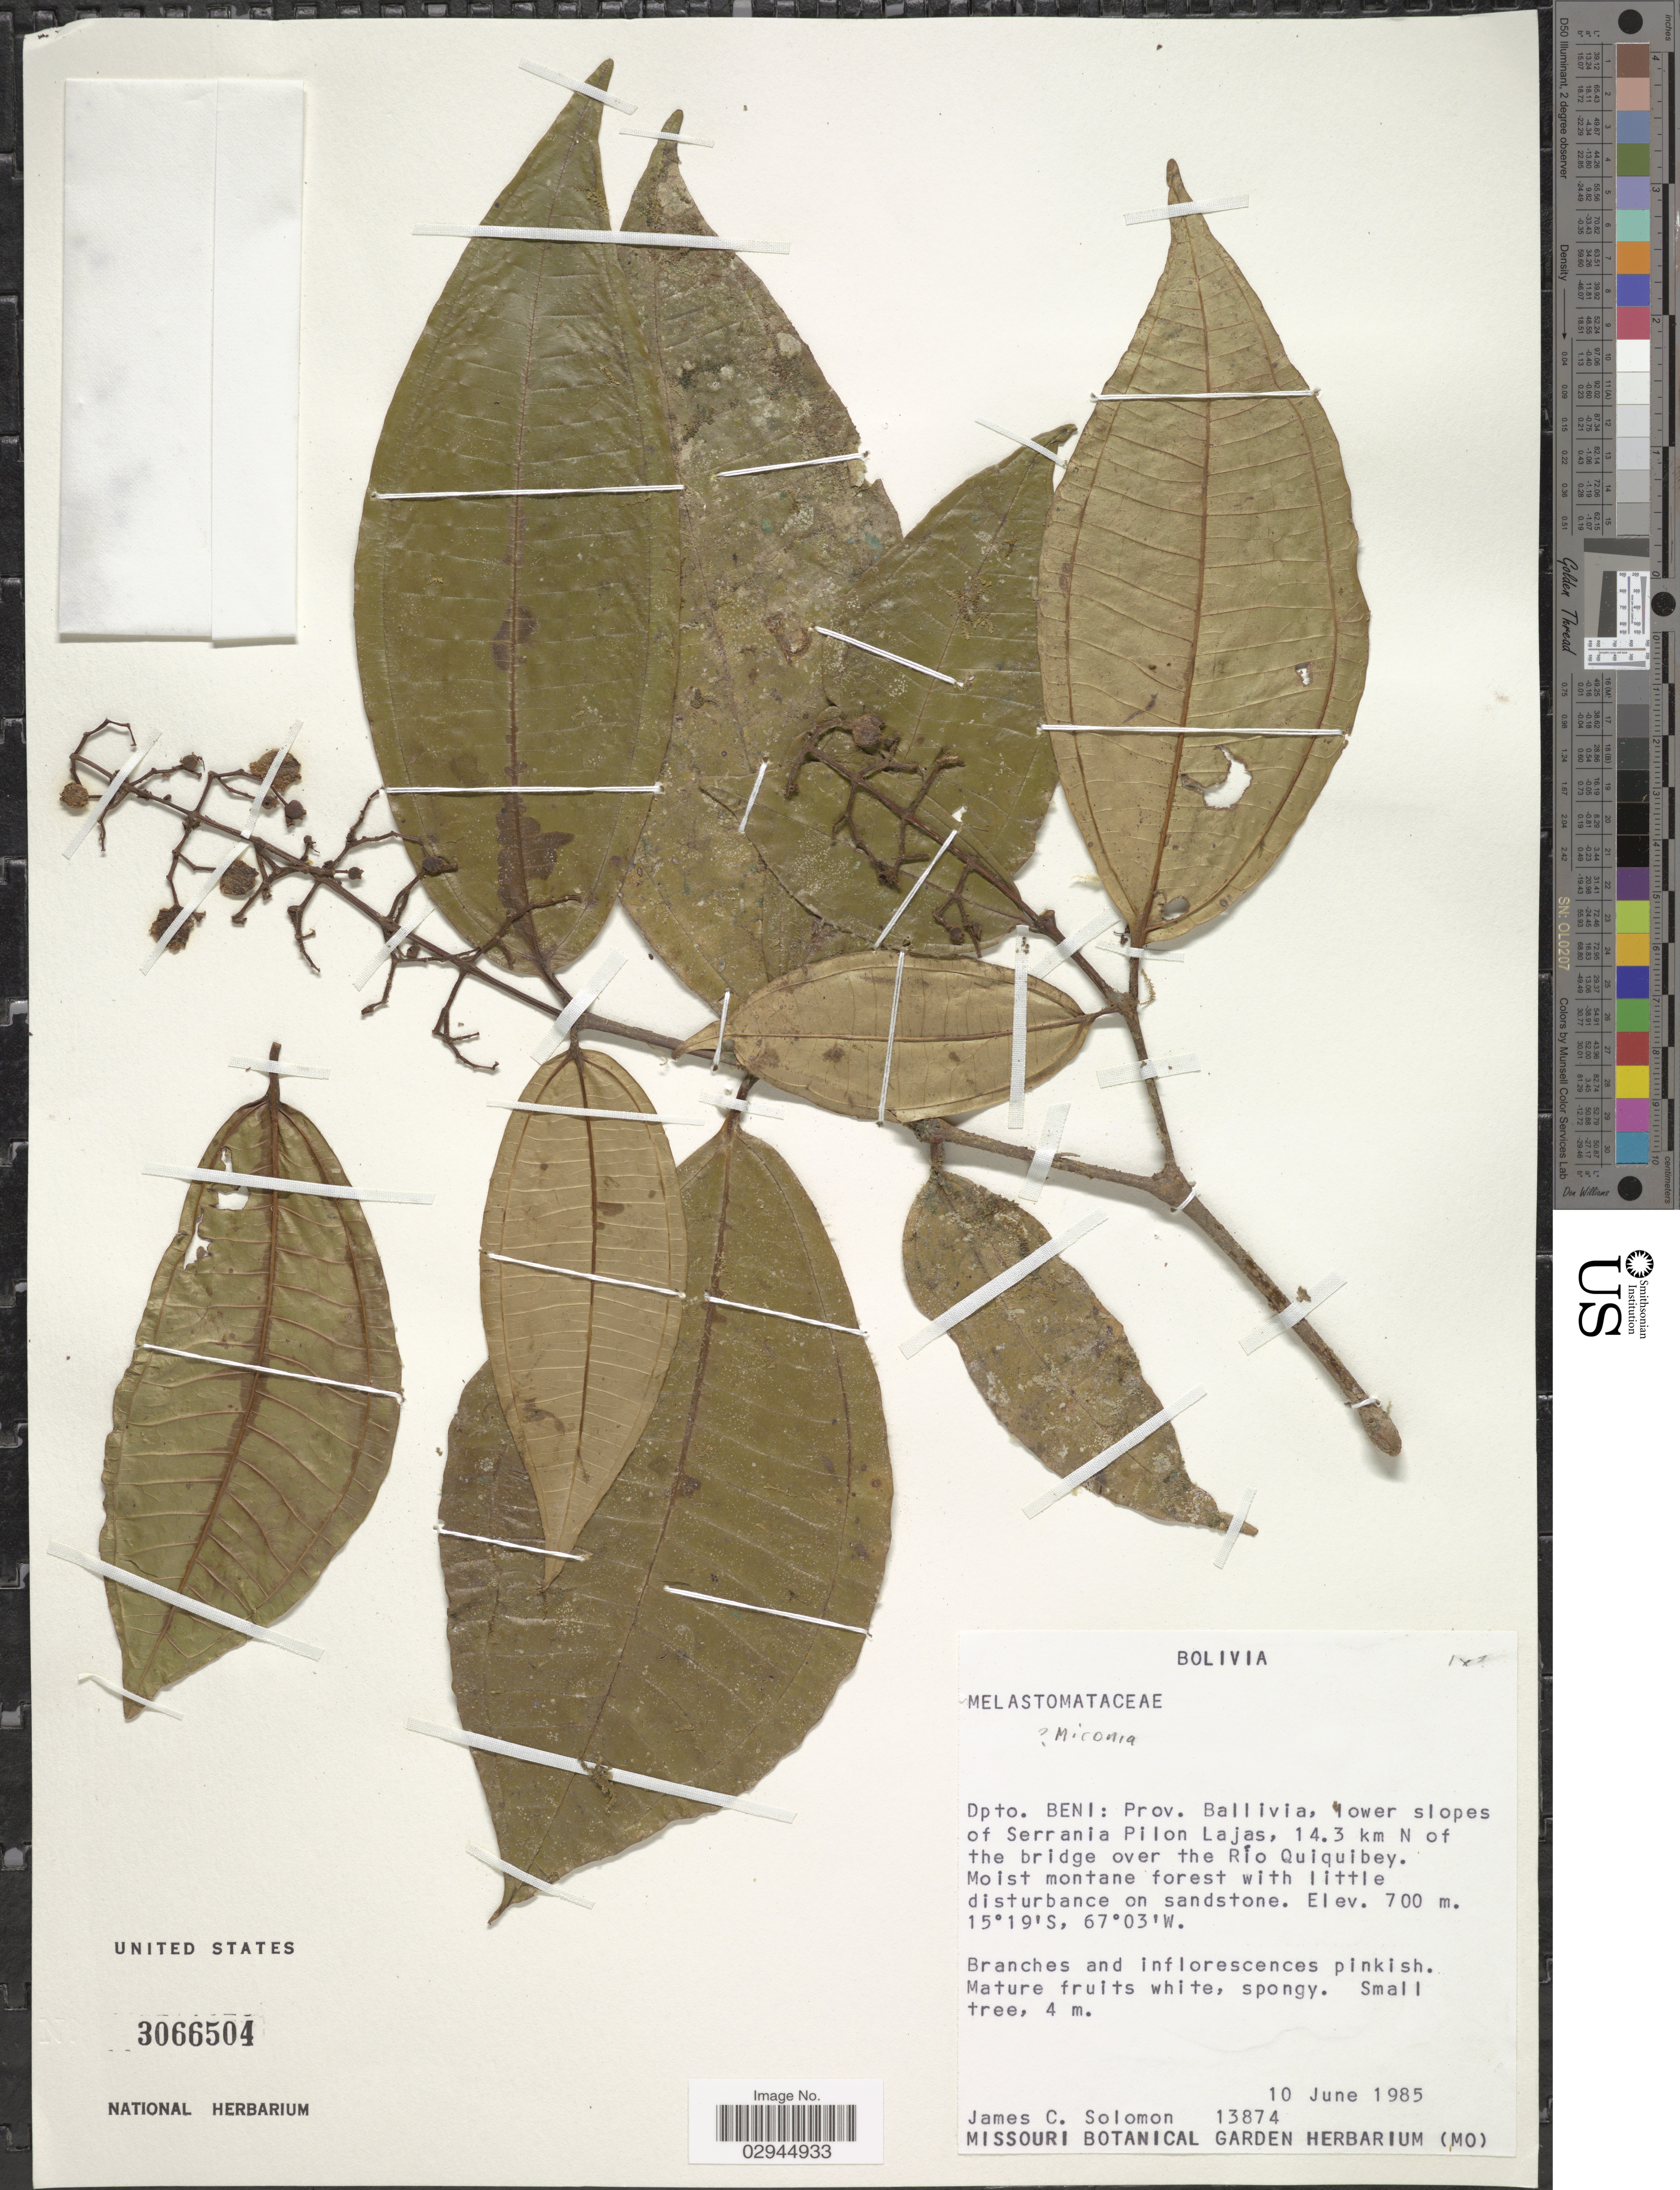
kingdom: Plantae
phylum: Tracheophyta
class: Magnoliopsida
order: Myrtales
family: Melastomataceae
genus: Miconia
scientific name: Miconia sp.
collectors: J. C. Solomon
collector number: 13874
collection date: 1985-06-10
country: Bolivia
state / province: Beni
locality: Dpto. Beni: Prov. Ballivia, lower slopes of Serrania Pilon Lajas, 14.3 km N of the bridge over the Río Quiquibey.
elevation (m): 700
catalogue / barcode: US 3066504